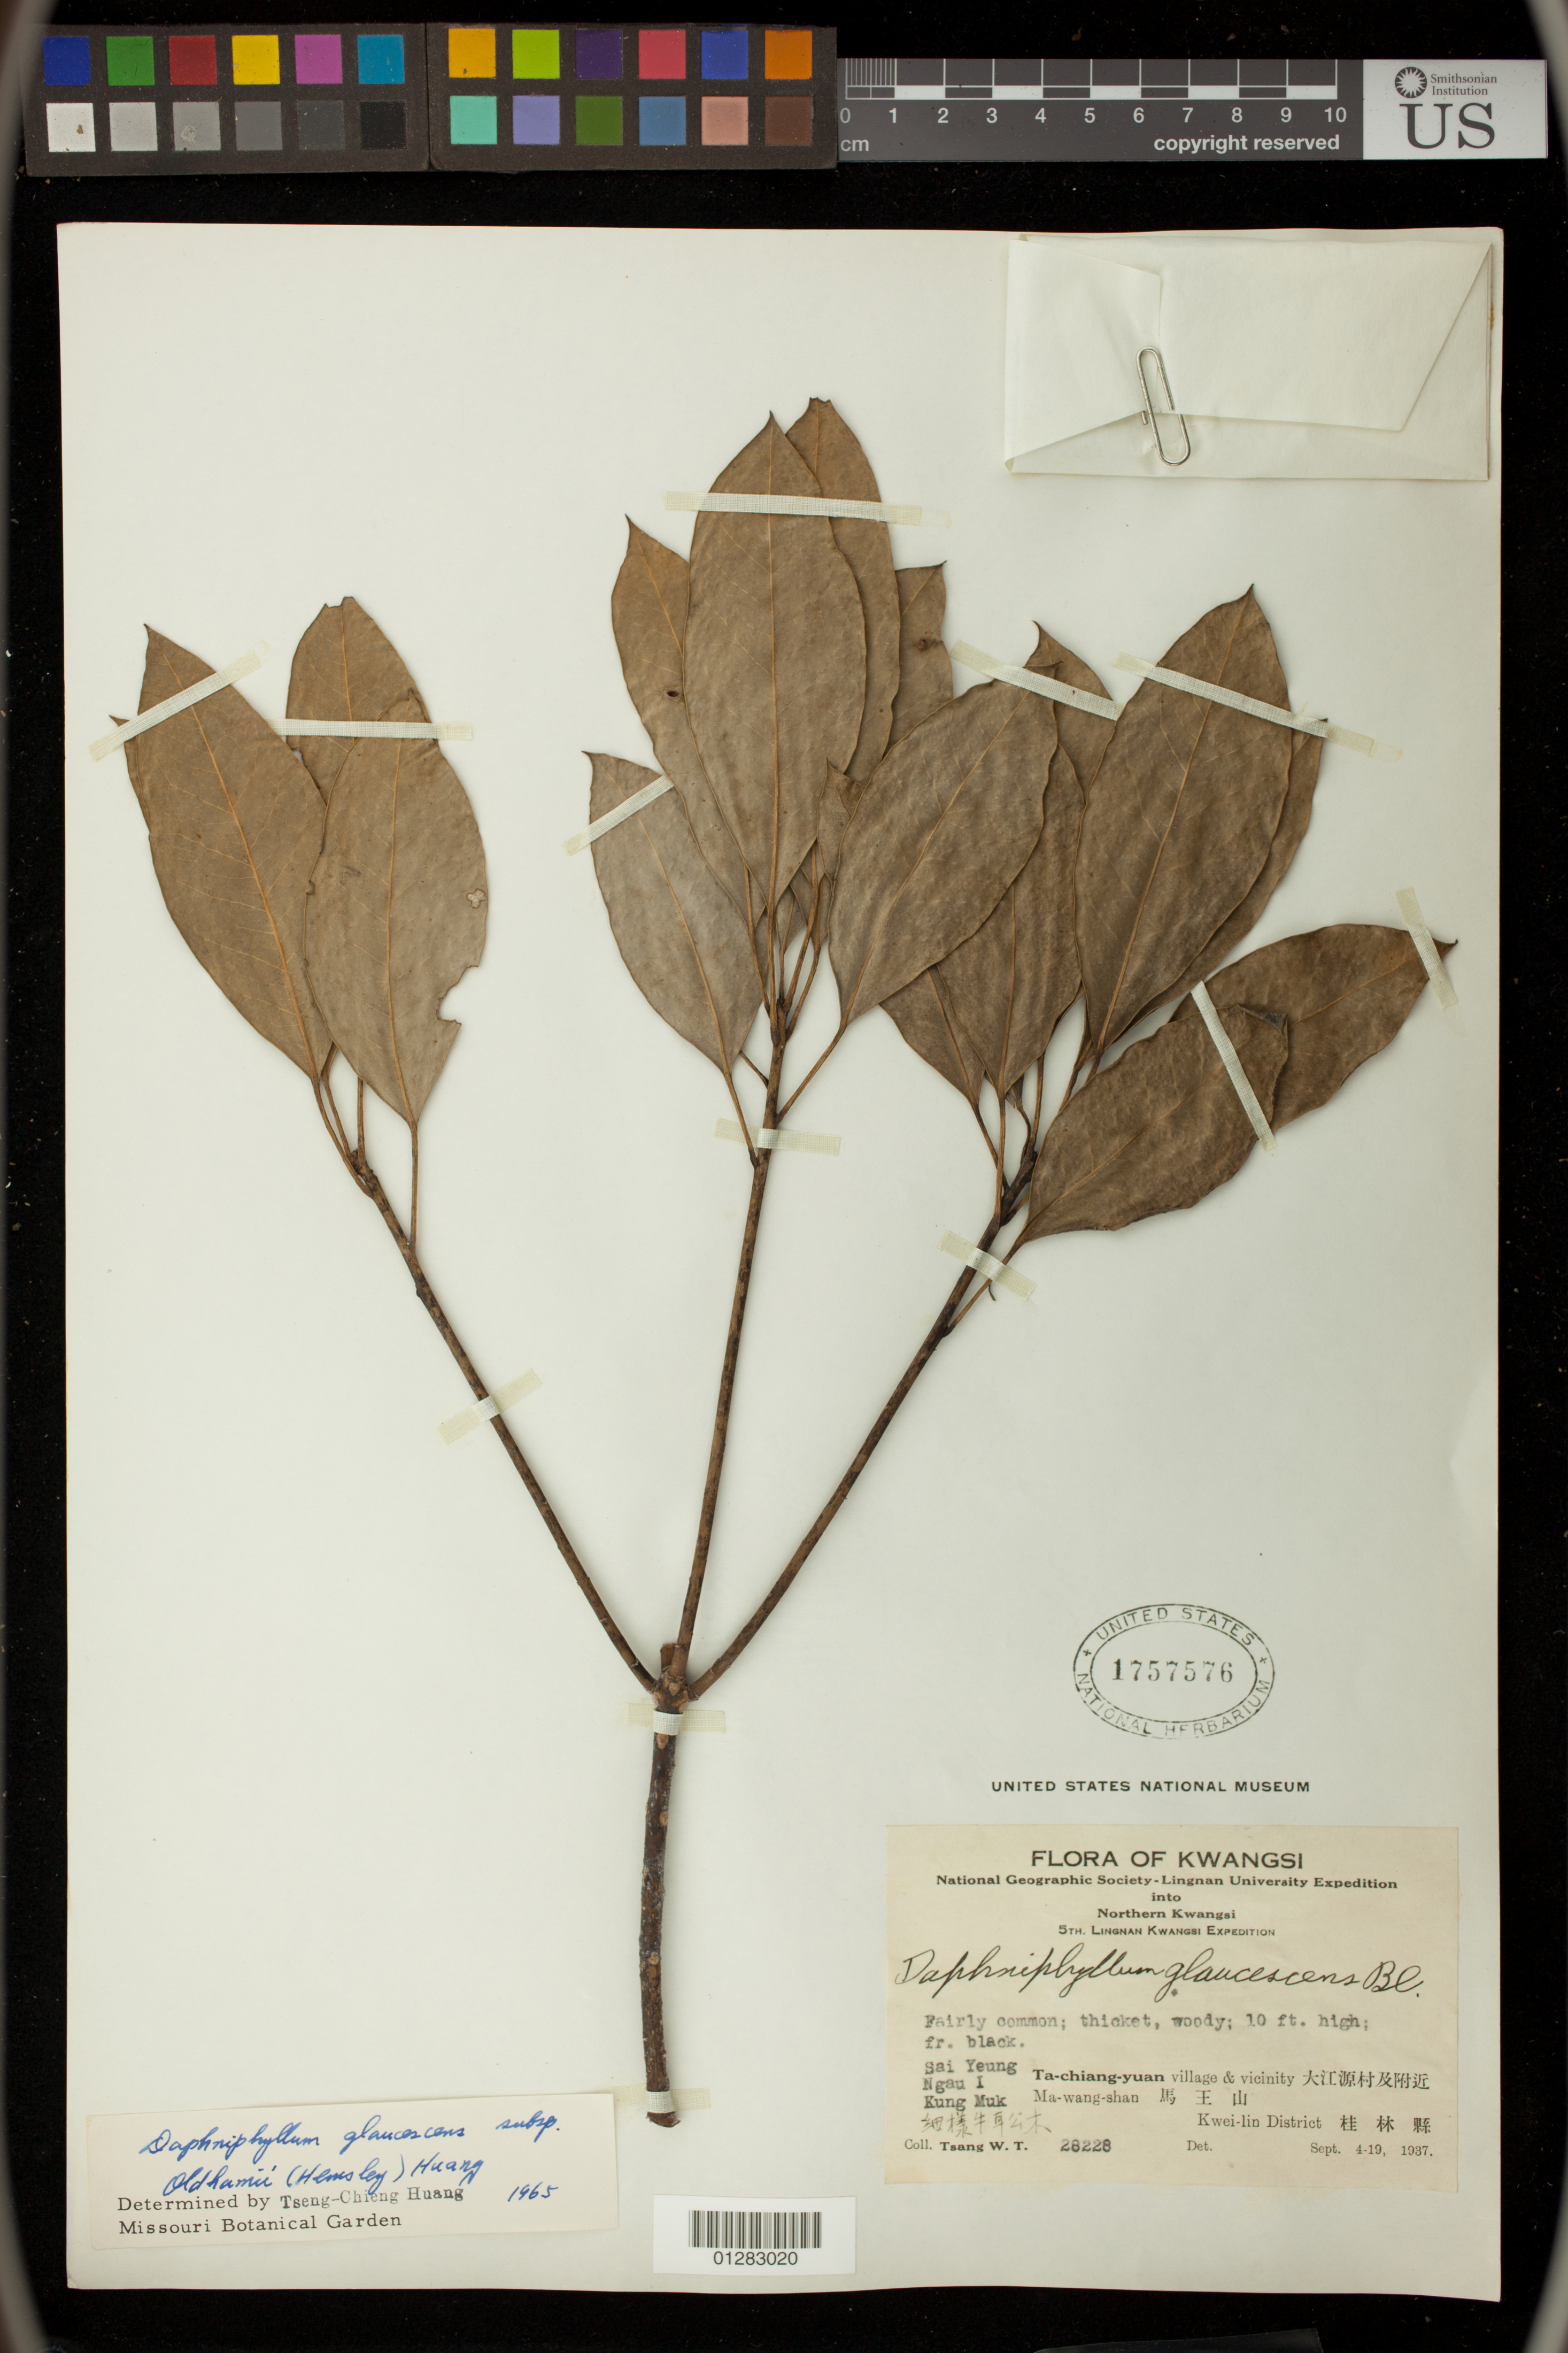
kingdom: Plantae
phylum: Tracheophyta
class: Magnoliopsida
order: Saxifragales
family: Daphniphyllaceae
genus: Daphniphyllum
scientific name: Daphniphyllum glaucescens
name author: Blume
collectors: W. T. Tsang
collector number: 28228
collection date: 1937-09-04/1937-09-19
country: China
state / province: Guangxi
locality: Sai Yeung Ngau I Kung Muk, Ta-chiang-yuan village & vicinity, Ma-wang-shan, Kwei-lin District, Kwangsi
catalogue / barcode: US 1757576